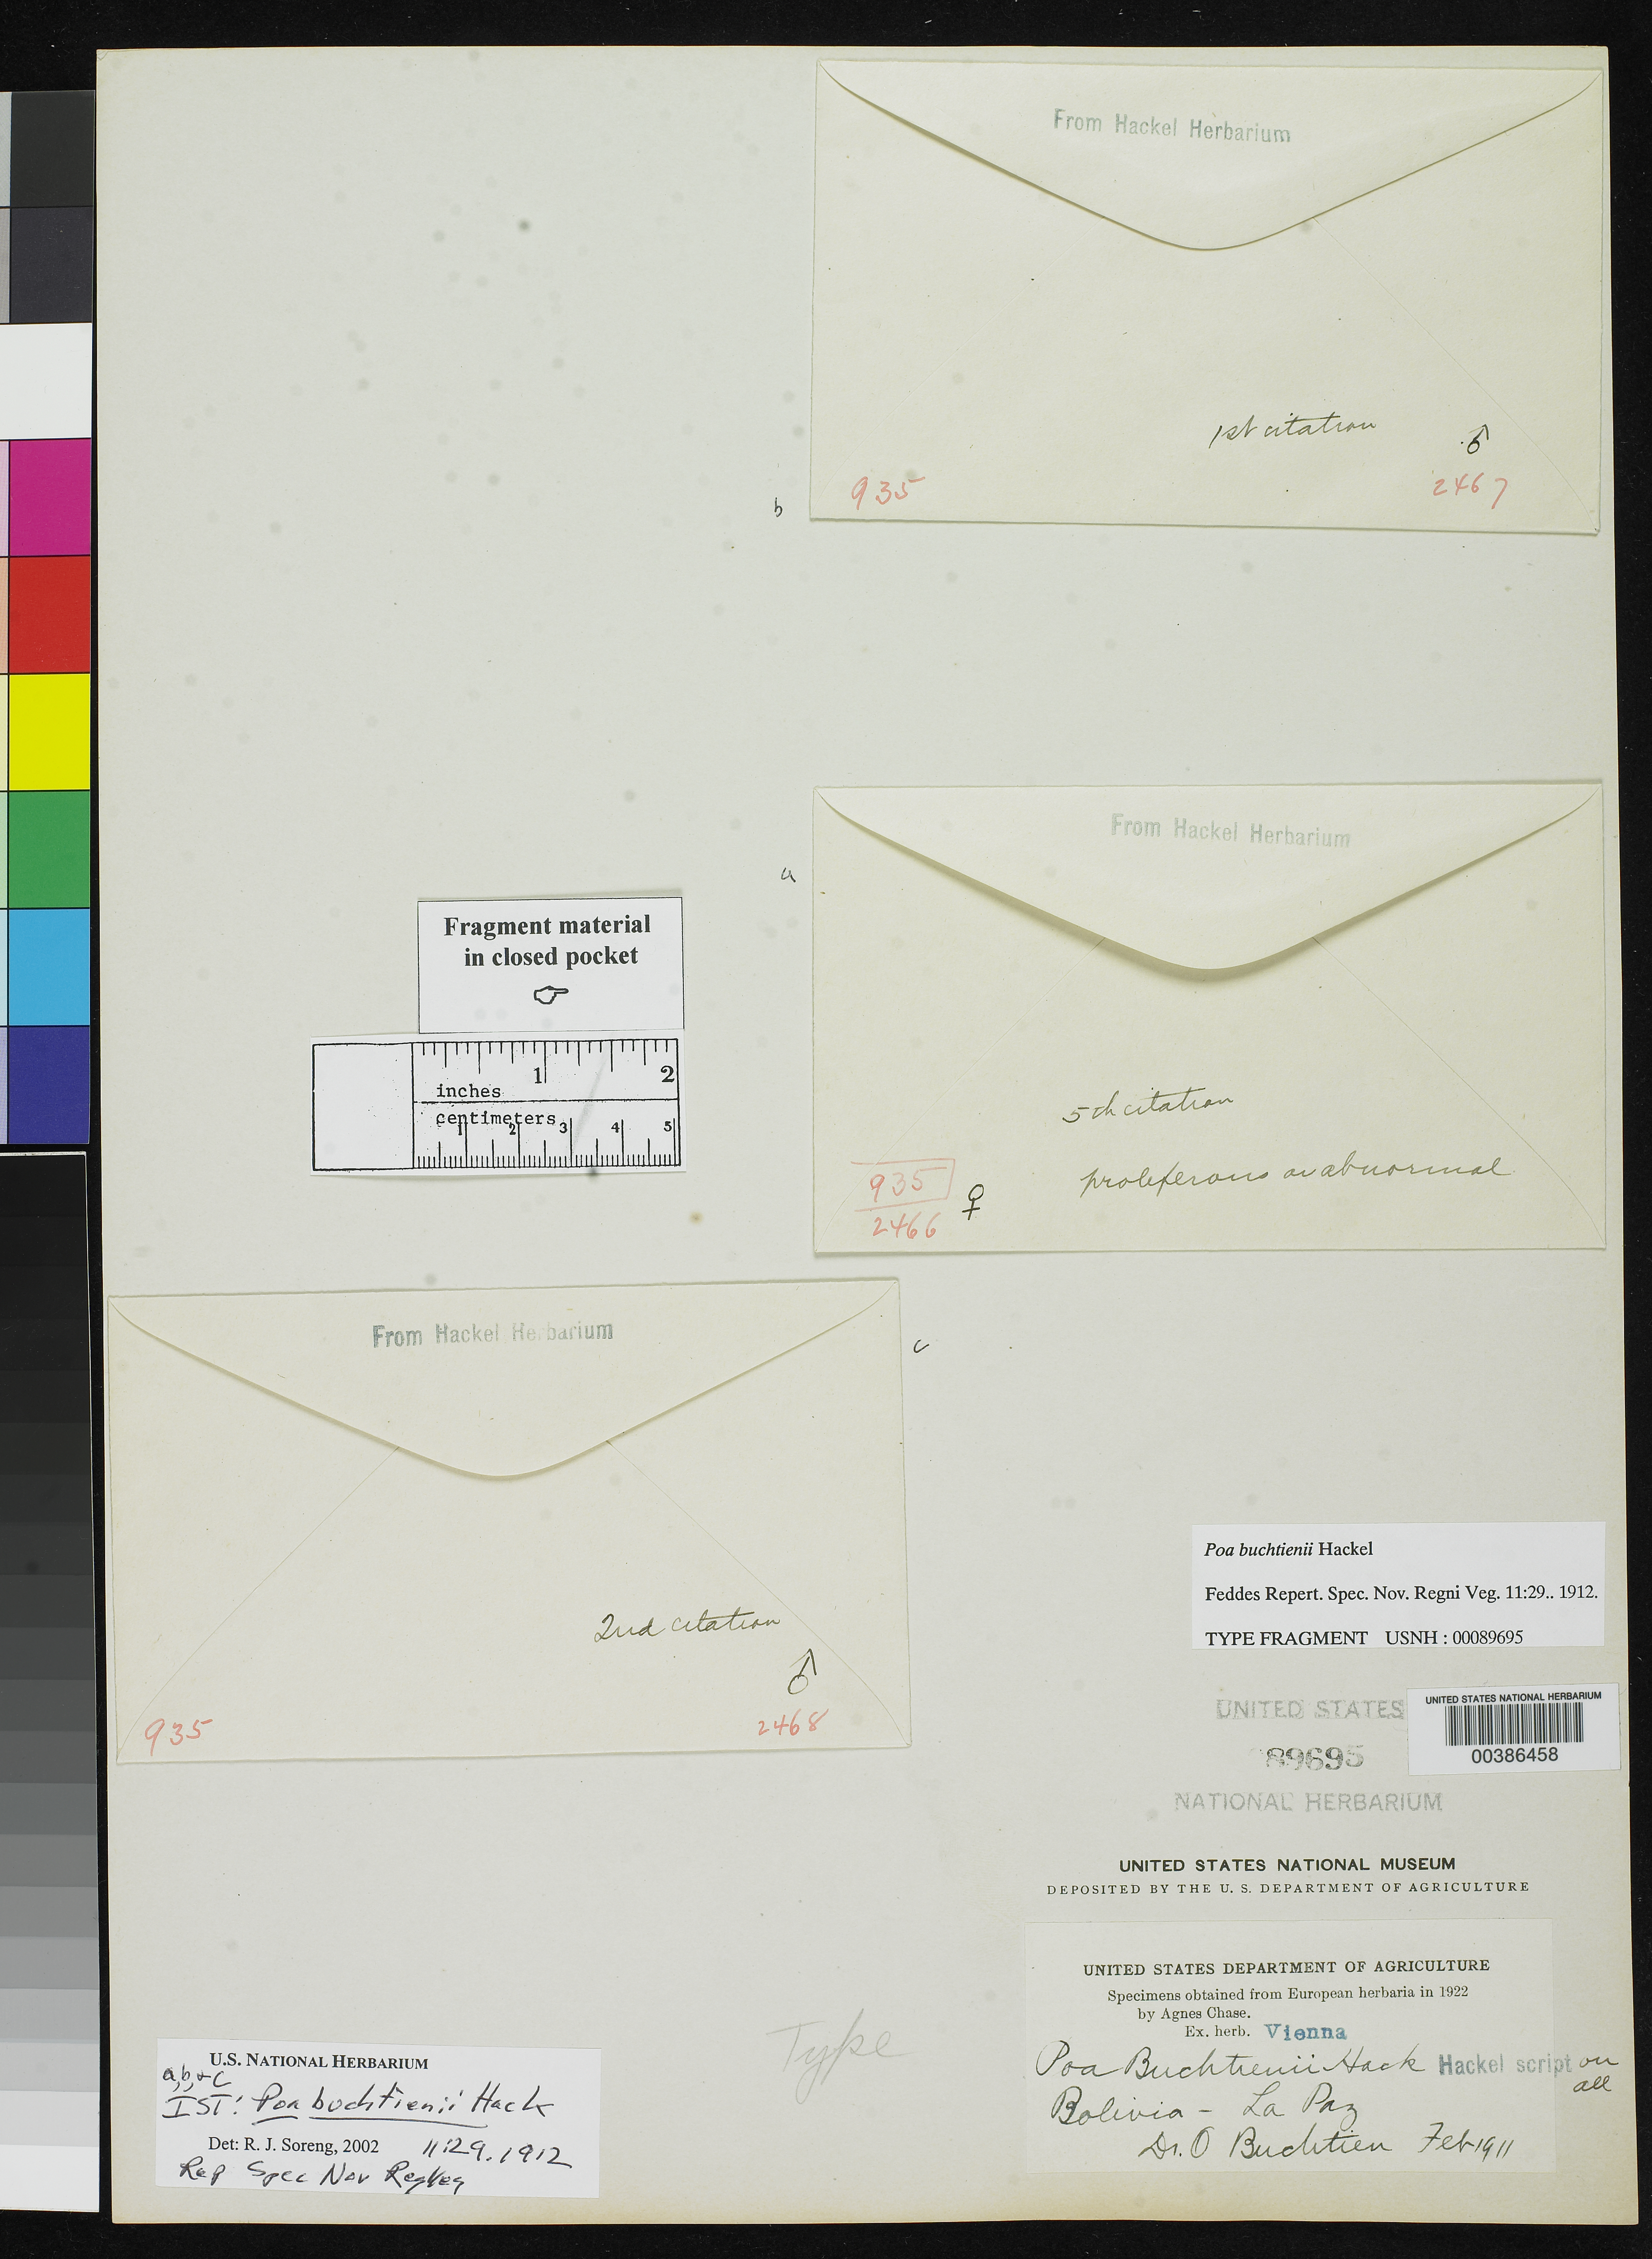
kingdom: Plantae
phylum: Tracheophyta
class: Liliopsida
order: Poales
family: Poaceae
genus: Poa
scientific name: Poa buchtienii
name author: Hack.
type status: Type Fragment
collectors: O. Buchtien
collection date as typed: Feb 1911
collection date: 1911-02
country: Bolivia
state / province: La Paz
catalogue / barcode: US 89695